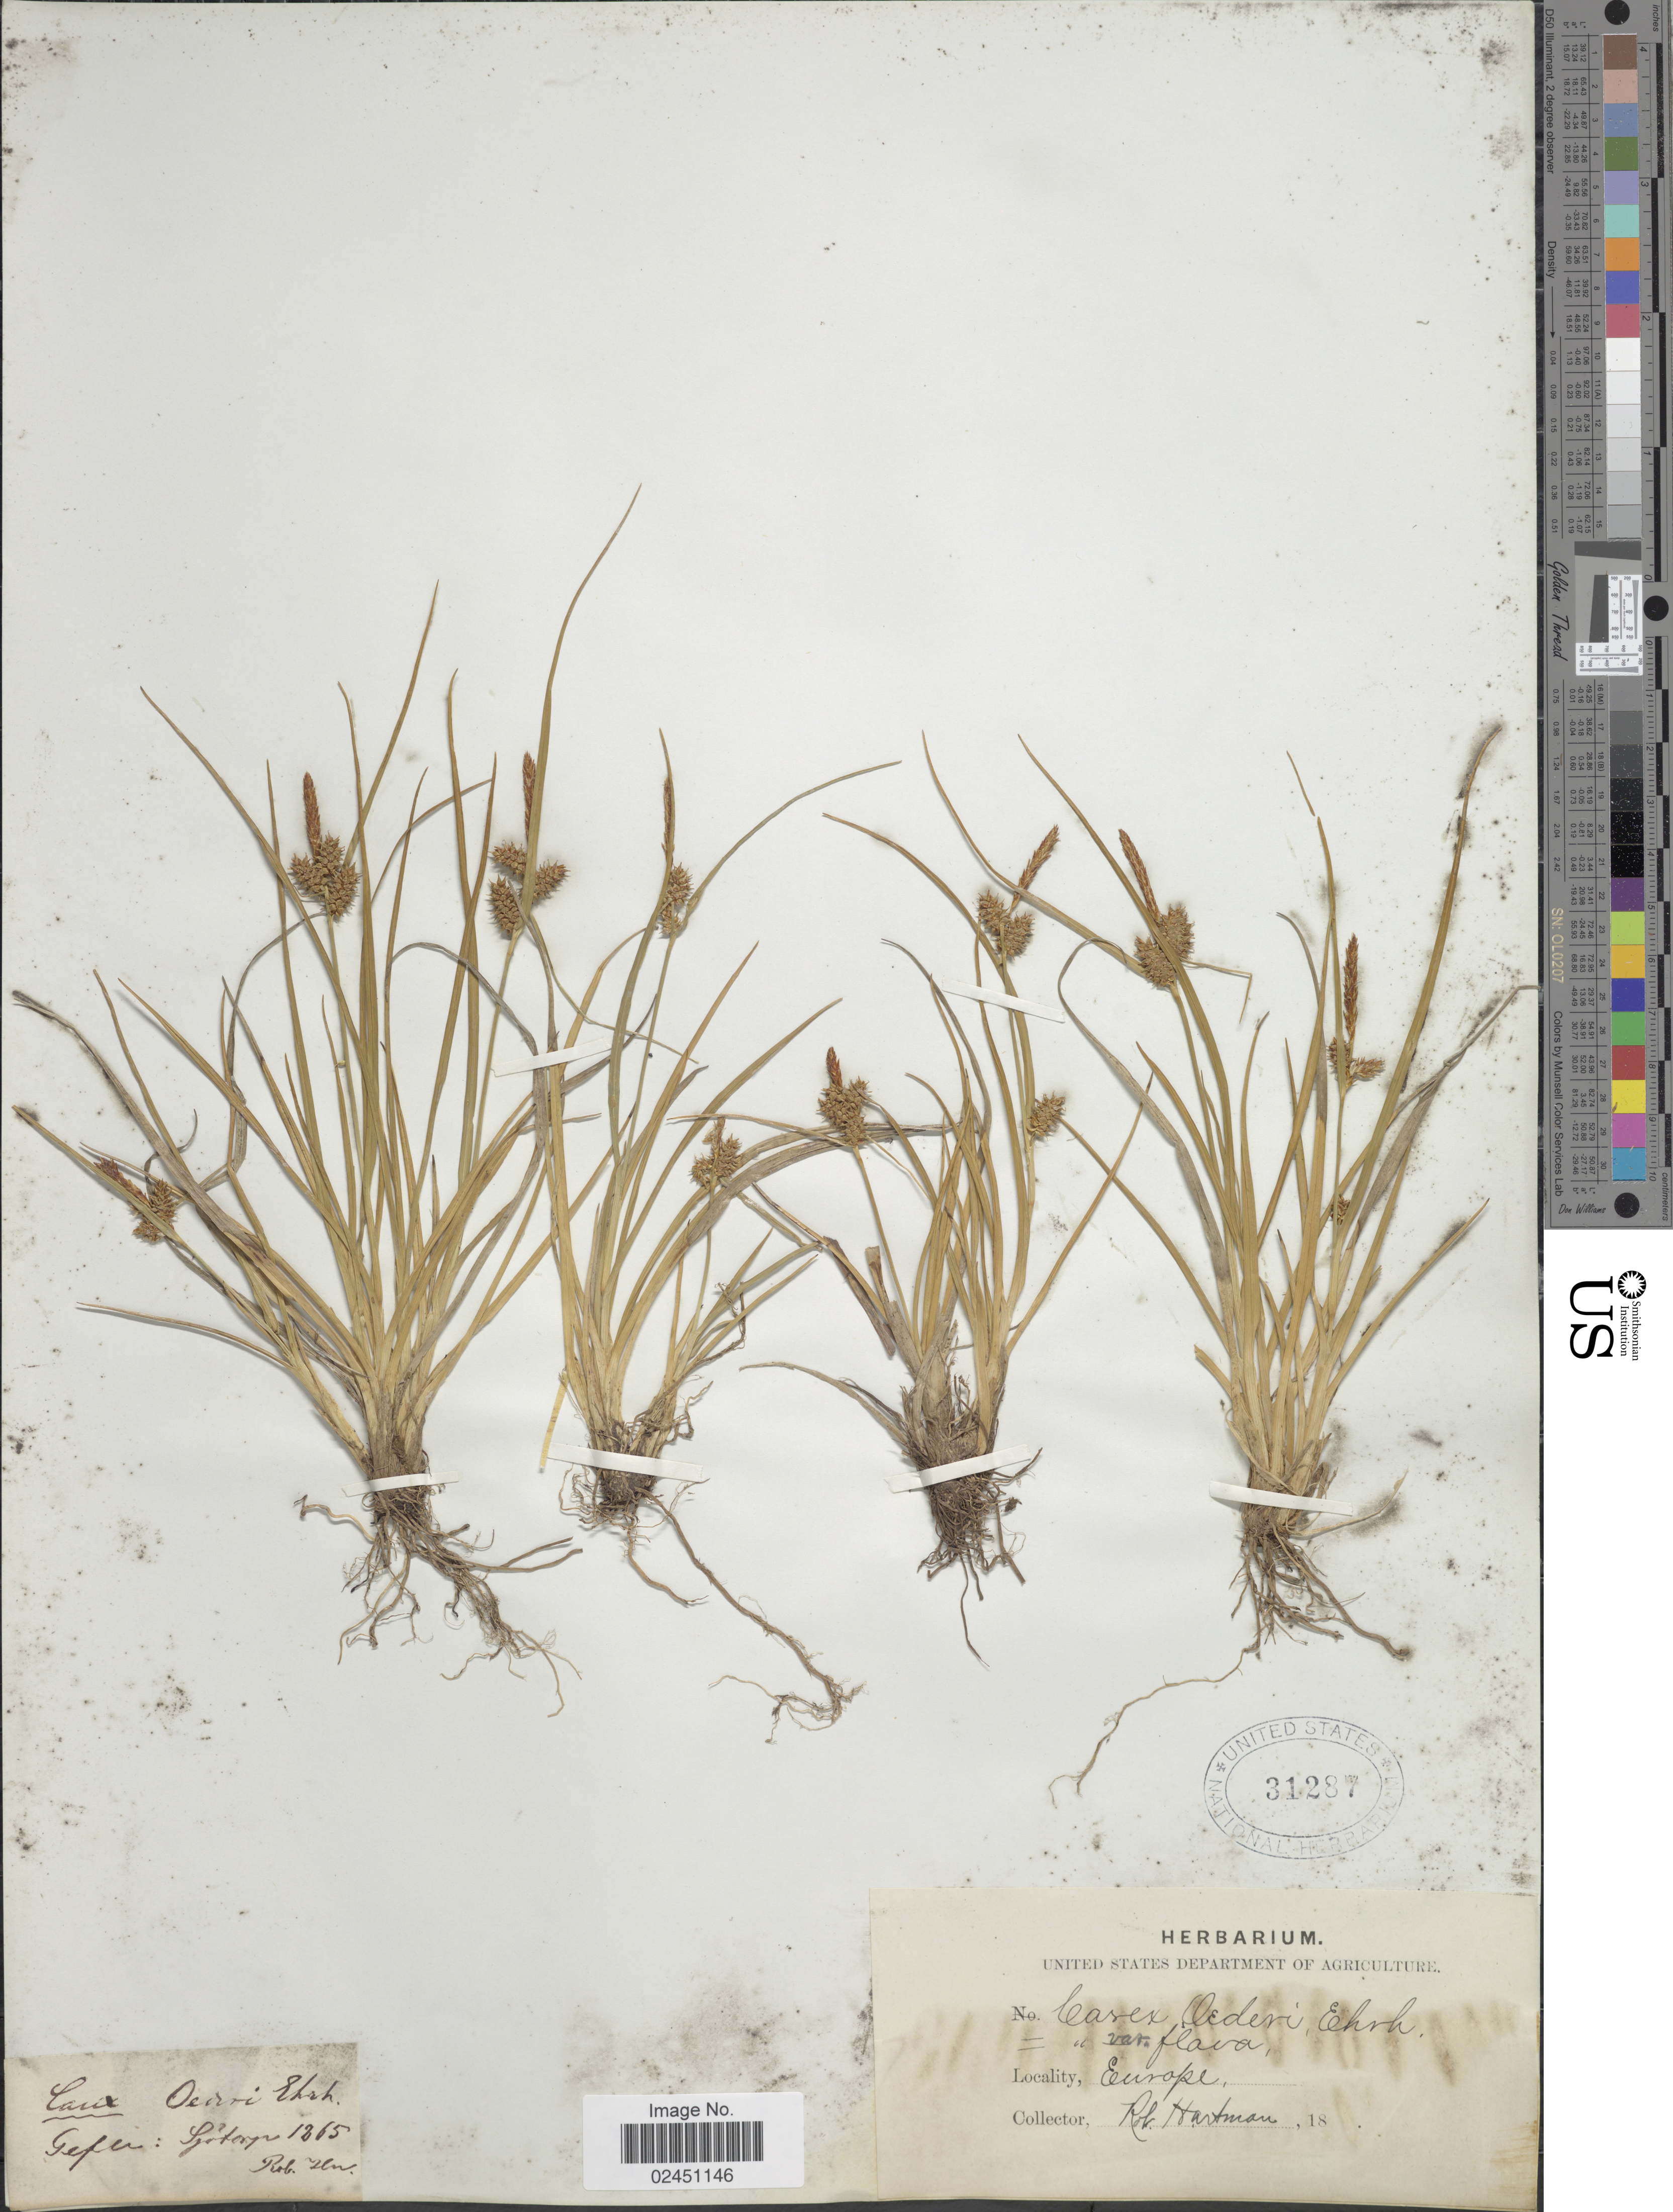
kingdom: Plantae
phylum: Tracheophyta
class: Liliopsida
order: Poales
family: Cyperaceae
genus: Carex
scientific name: Carex oederi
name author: Retz.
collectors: R. W. Hartman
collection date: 1865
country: Sweden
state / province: Gävleborg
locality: Gefle: Sjötorp.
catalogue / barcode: US 31287